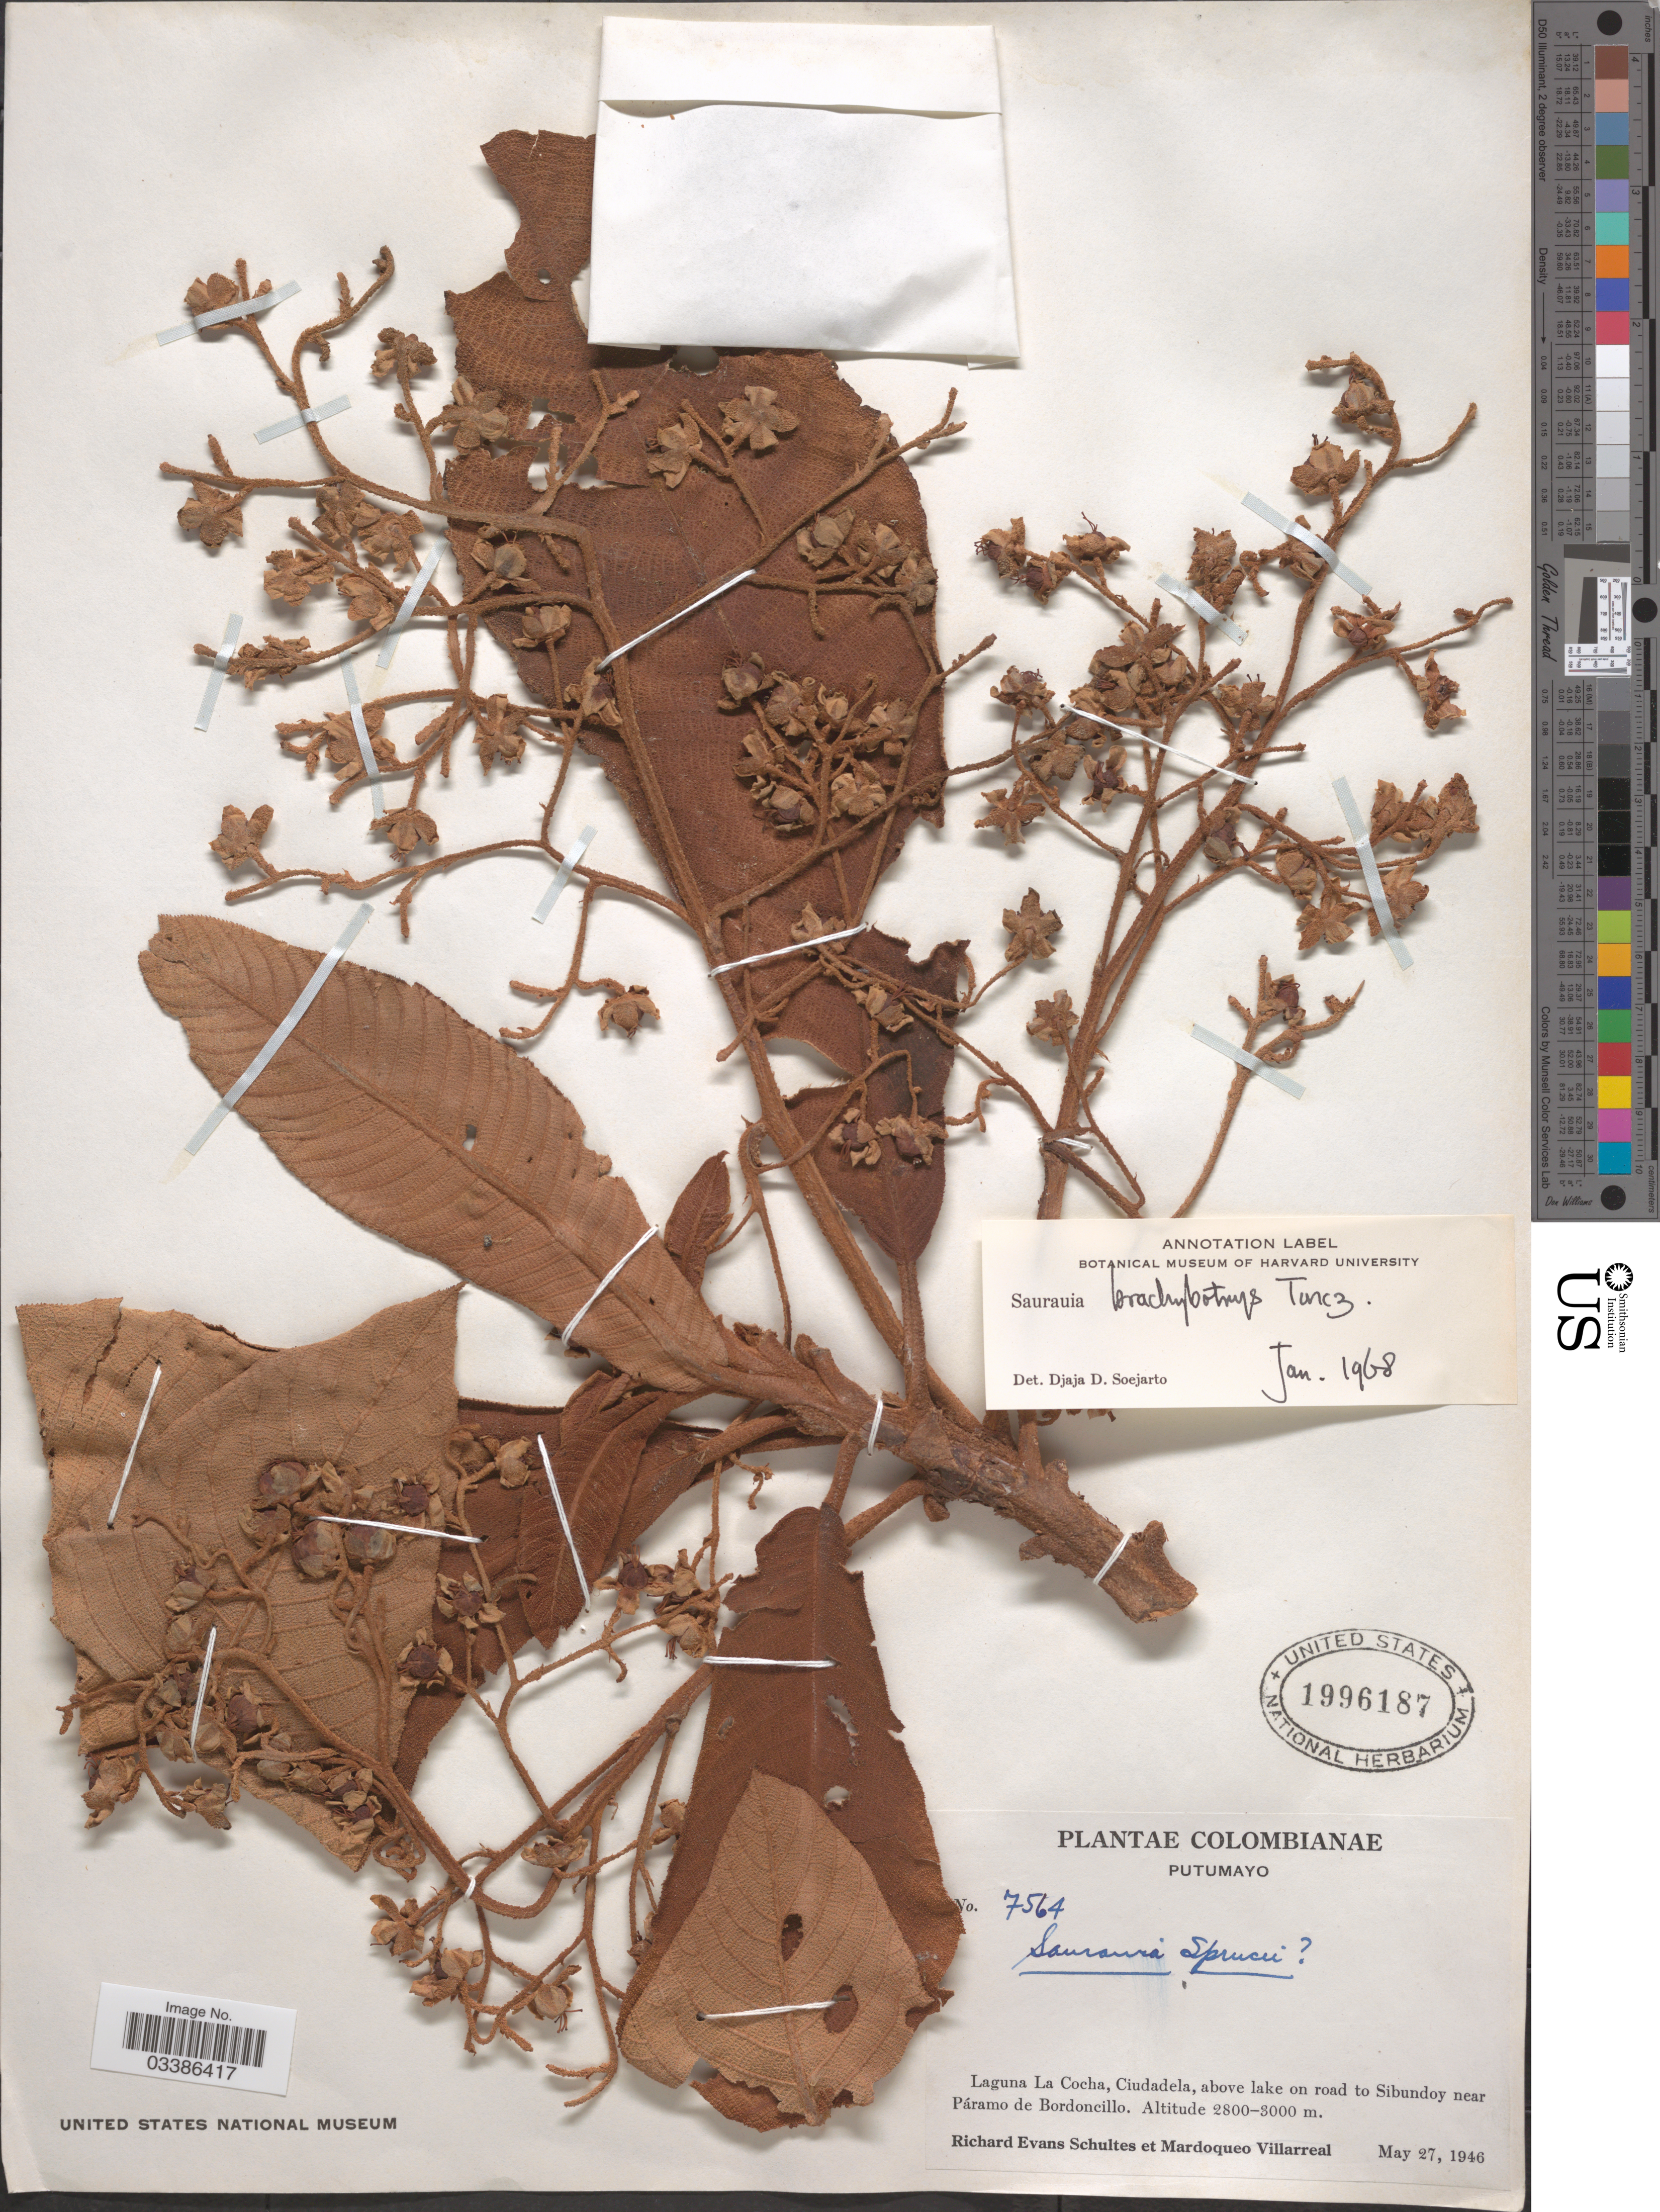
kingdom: Plantae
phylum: Tracheophyta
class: Magnoliopsida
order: Ericales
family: Actinidiaceae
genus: Saurauia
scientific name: Saurauia brachybotrys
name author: Turcz.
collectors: R. E. Schultes & M. Villarreal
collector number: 7564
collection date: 1946-05-27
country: Colombia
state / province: Putumayo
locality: Laguna La Cocha, Ciudadela, above lake on road to Sibundoy near Páramo de Bordoncillo.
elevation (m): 2800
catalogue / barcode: US 1996187